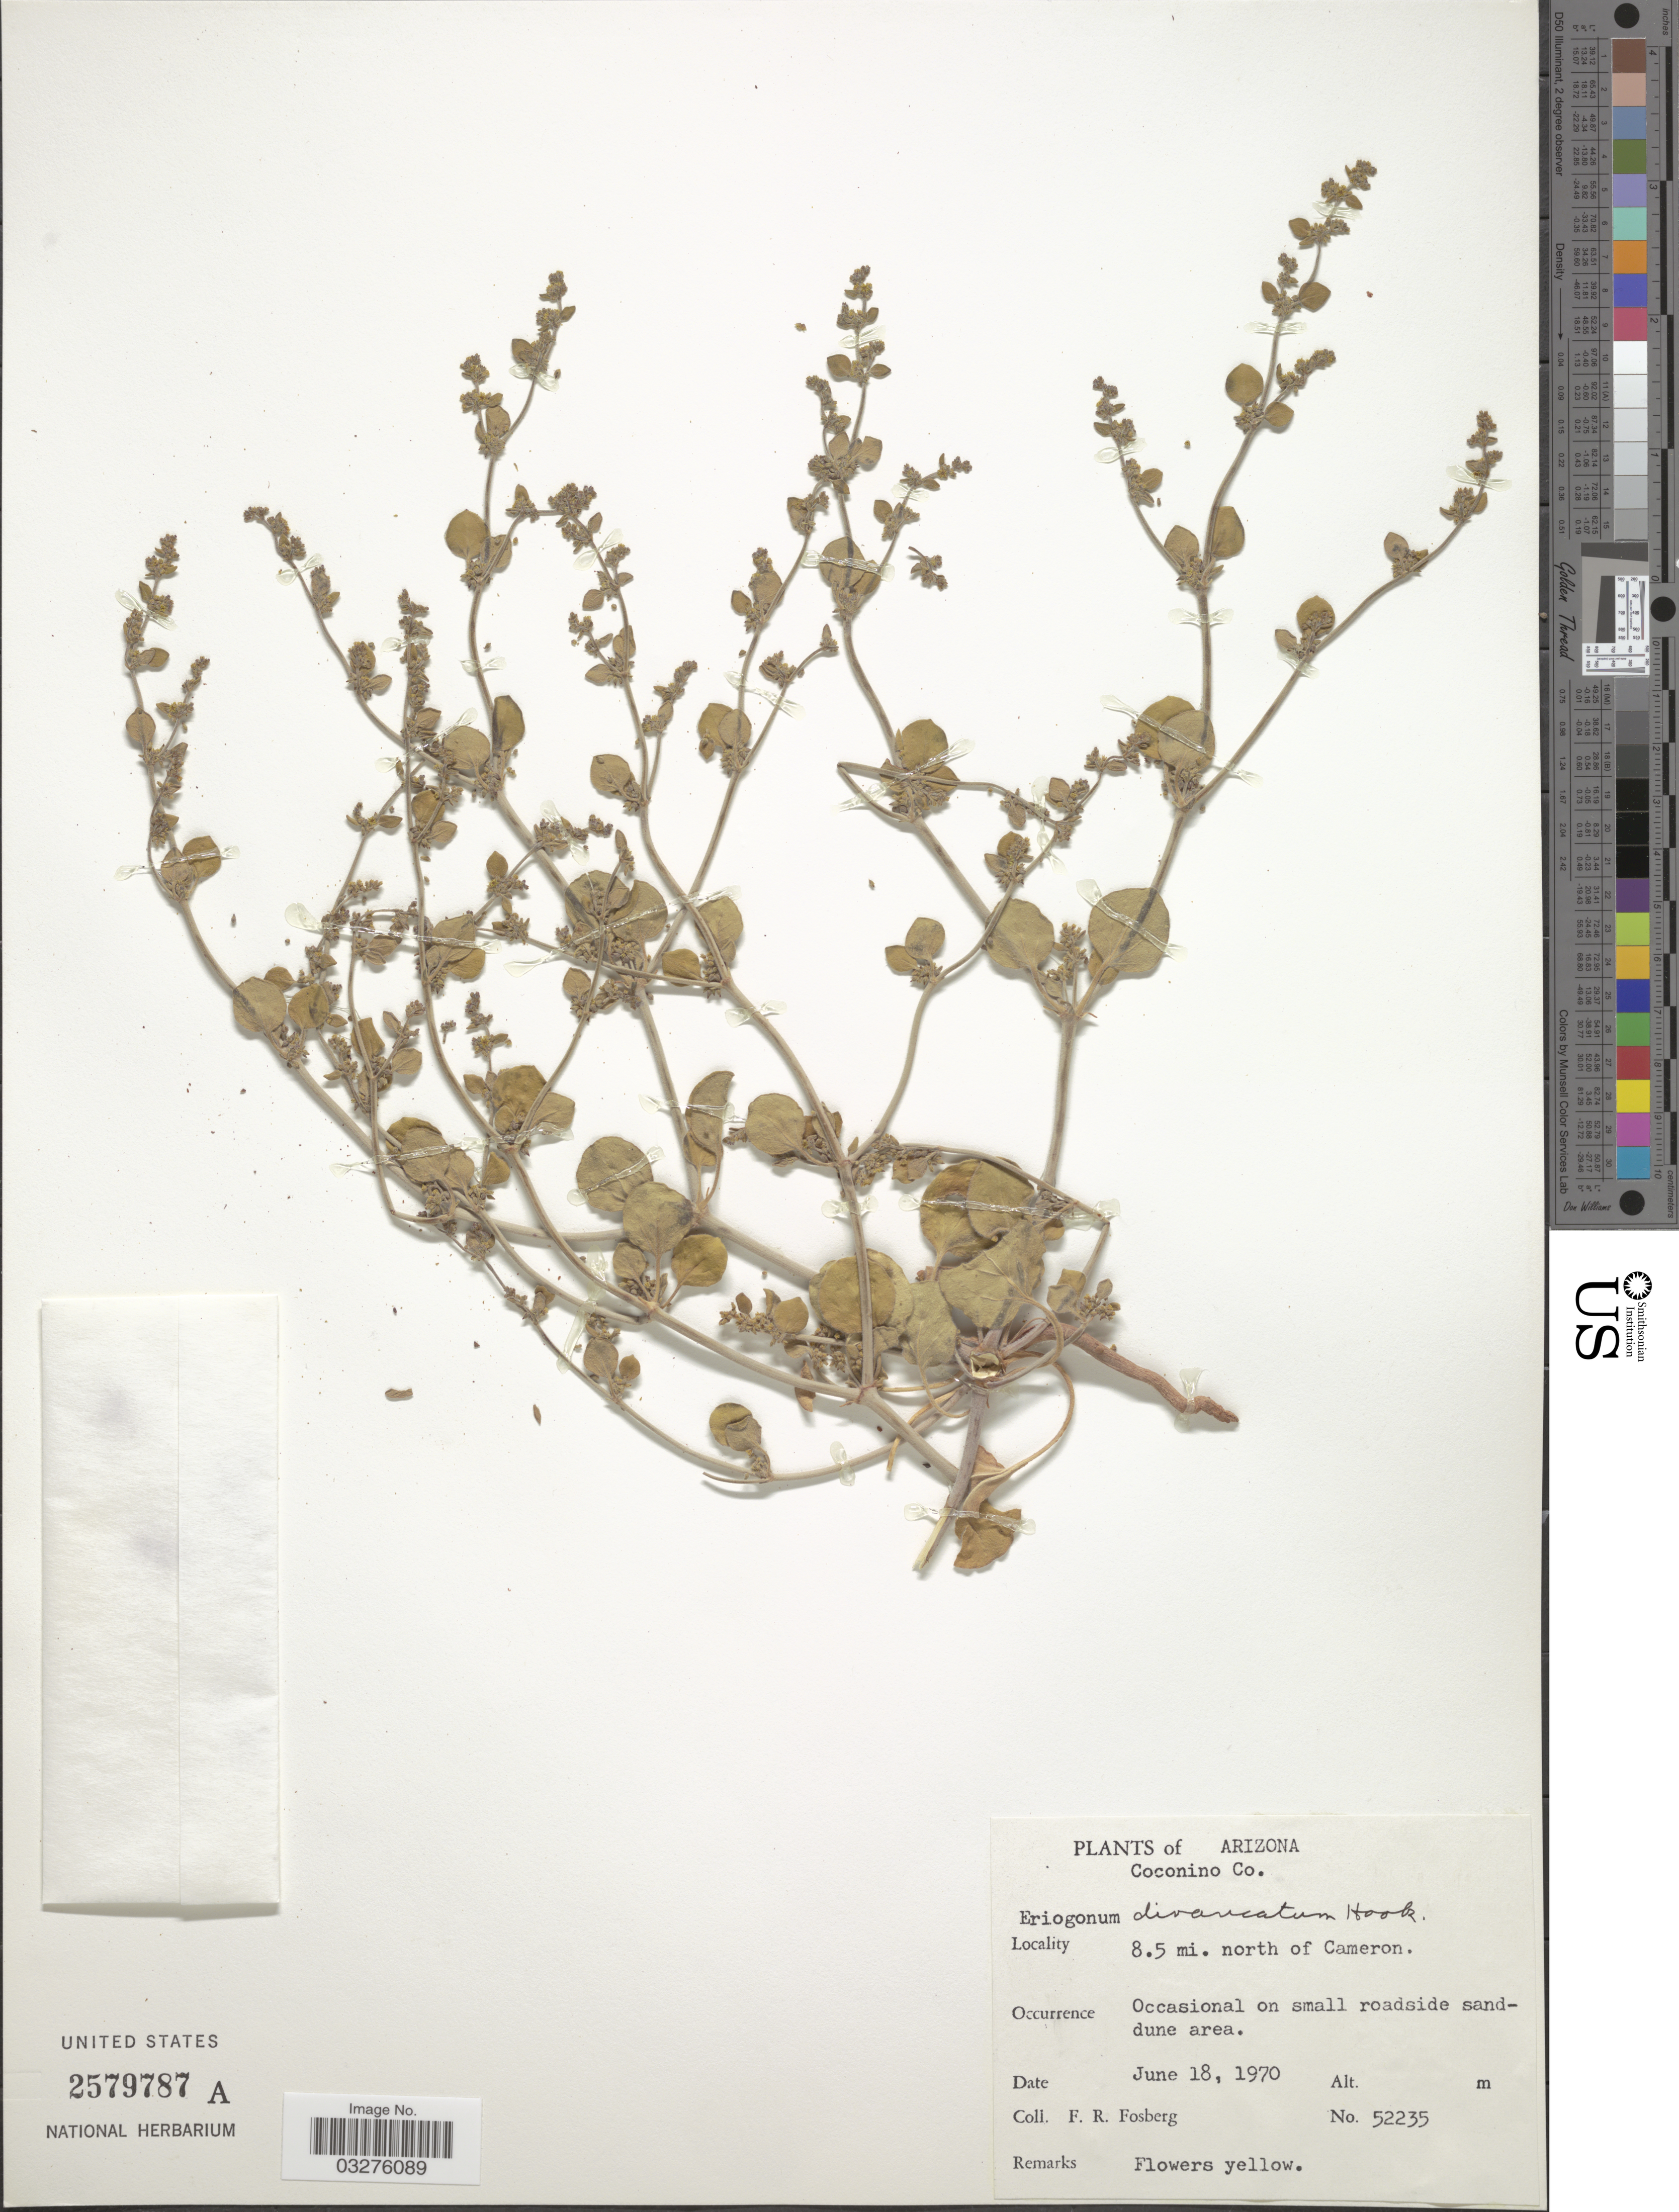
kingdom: Plantae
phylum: Tracheophyta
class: Magnoliopsida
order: Caryophyllales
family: Polygonaceae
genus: Eriogonum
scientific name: Eriogonum divaricatum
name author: Hook.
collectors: F. R. Fosberg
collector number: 52235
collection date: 1970-06-18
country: United States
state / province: Arizona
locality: Coconino Co. 8.5 mi. north of Cameron.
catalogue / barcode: US 2579787A